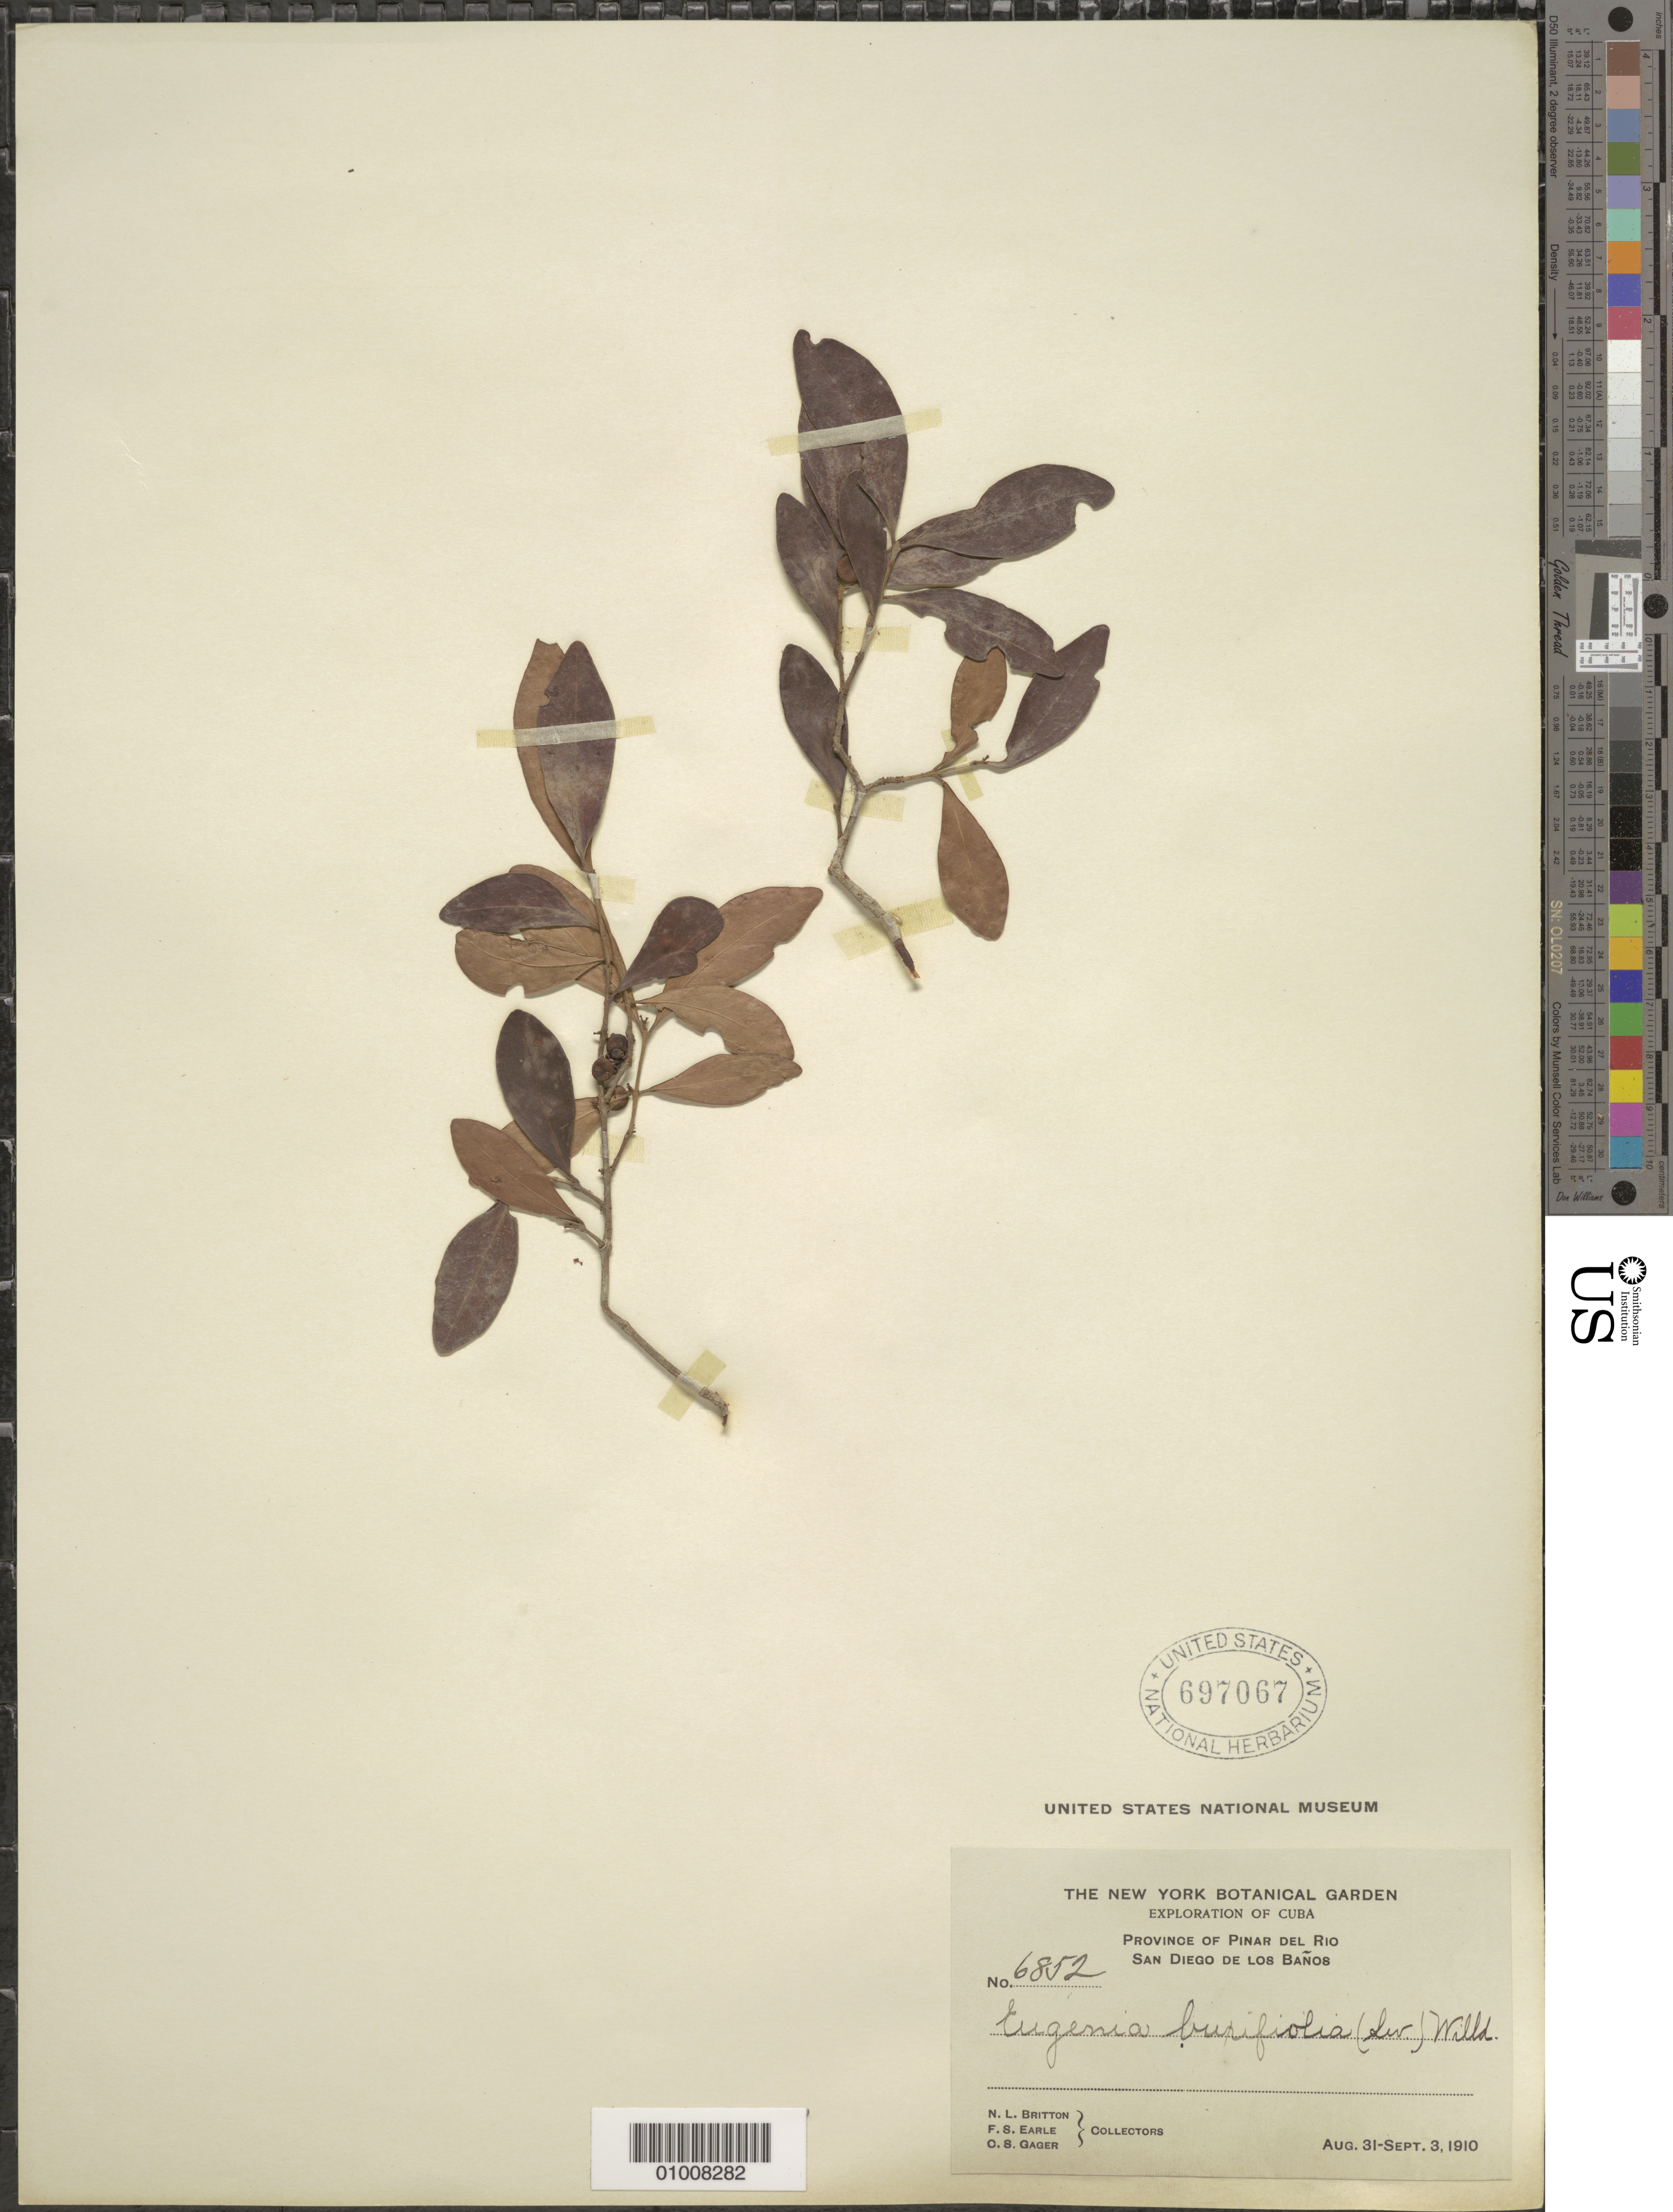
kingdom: Plantae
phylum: Tracheophyta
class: Magnoliopsida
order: Myrtales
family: Myrtaceae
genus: Eugenia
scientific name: Eugenia foetida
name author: Pers.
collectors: N. Britton, F. S. Earle & C. Gager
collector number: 6852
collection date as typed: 31 Aug 1910 to 03 Sep 1910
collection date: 1910-08-31/1910-09-03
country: Cuba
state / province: Pinar del Rio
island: Cuba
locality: San Diego de Los Baños,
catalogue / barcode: US 697067